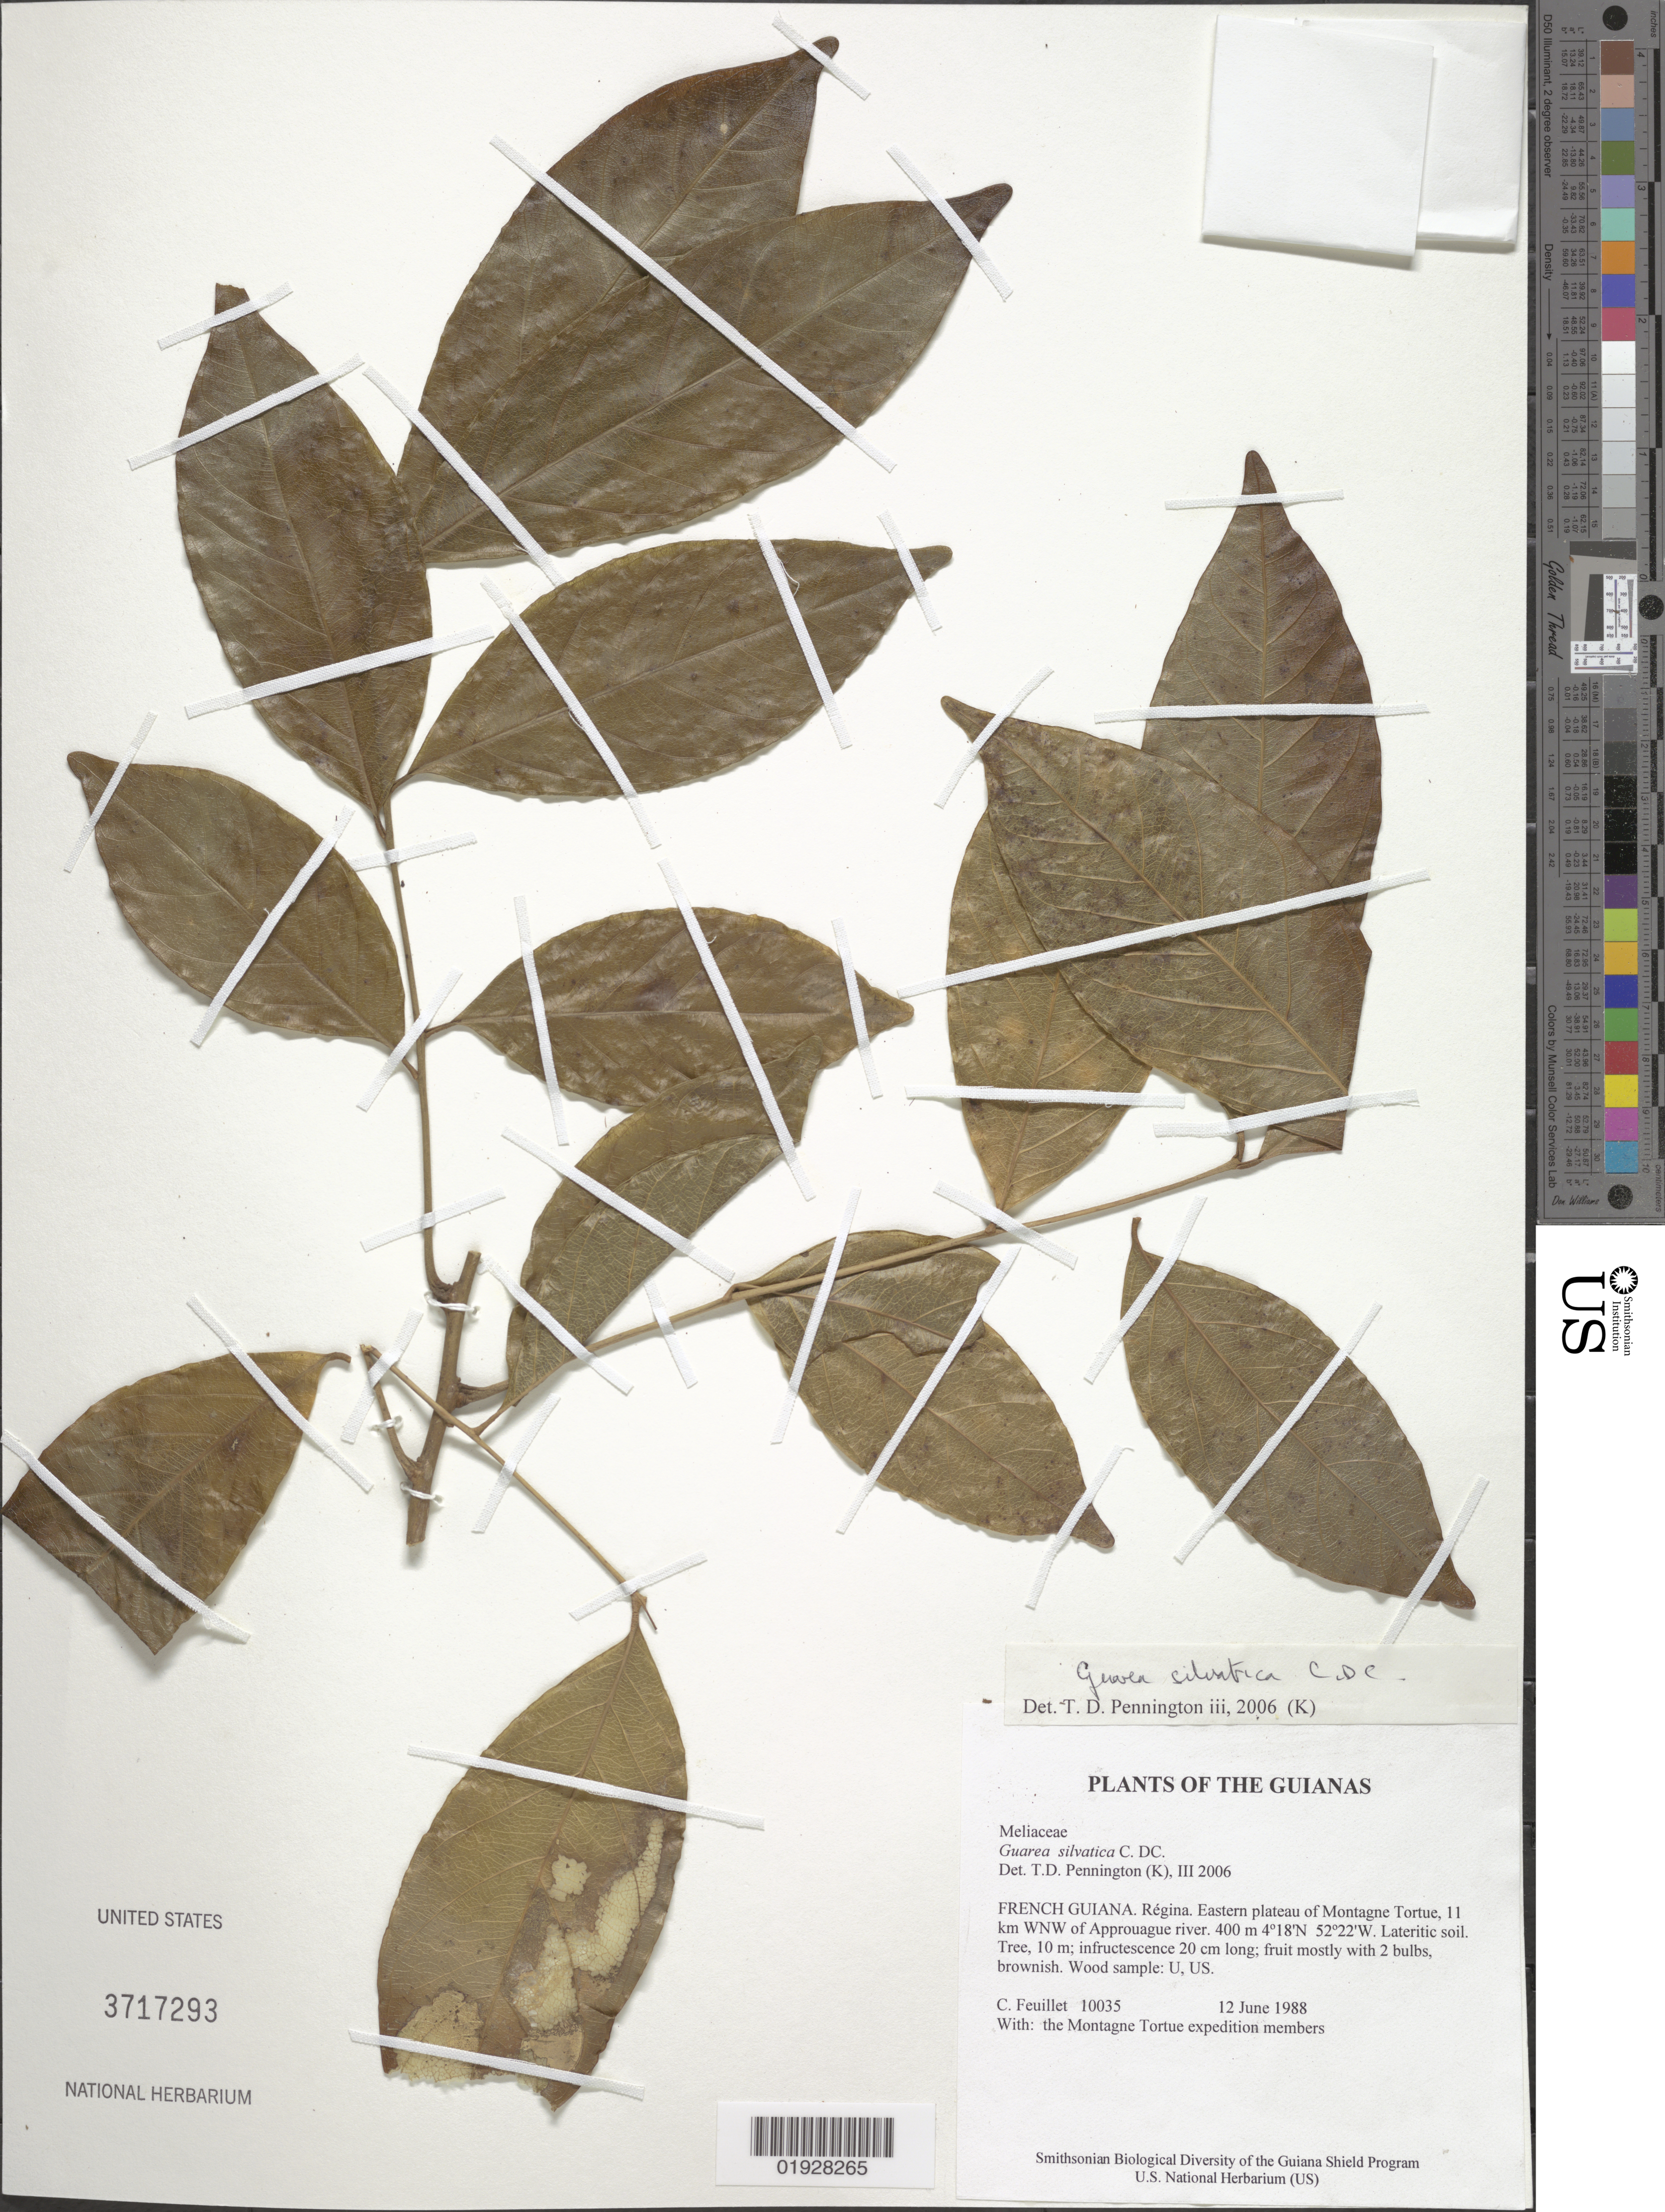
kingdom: Plantae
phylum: Tracheophyta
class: Magnoliopsida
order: Sapindales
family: Meliaceae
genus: Guarea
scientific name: Guarea silvatica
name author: C. DC.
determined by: Pennington, T. D., (K)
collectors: C. Feuillet & Montagne Torte Exped. members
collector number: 10035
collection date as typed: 12 June 1988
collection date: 1988-06-12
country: French Guiana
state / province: Cayenne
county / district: Regina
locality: Eastern plateau of Montagne Tortue, 11 km WNW of Approuague river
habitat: Lateritic soil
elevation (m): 400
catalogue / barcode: US 3717293